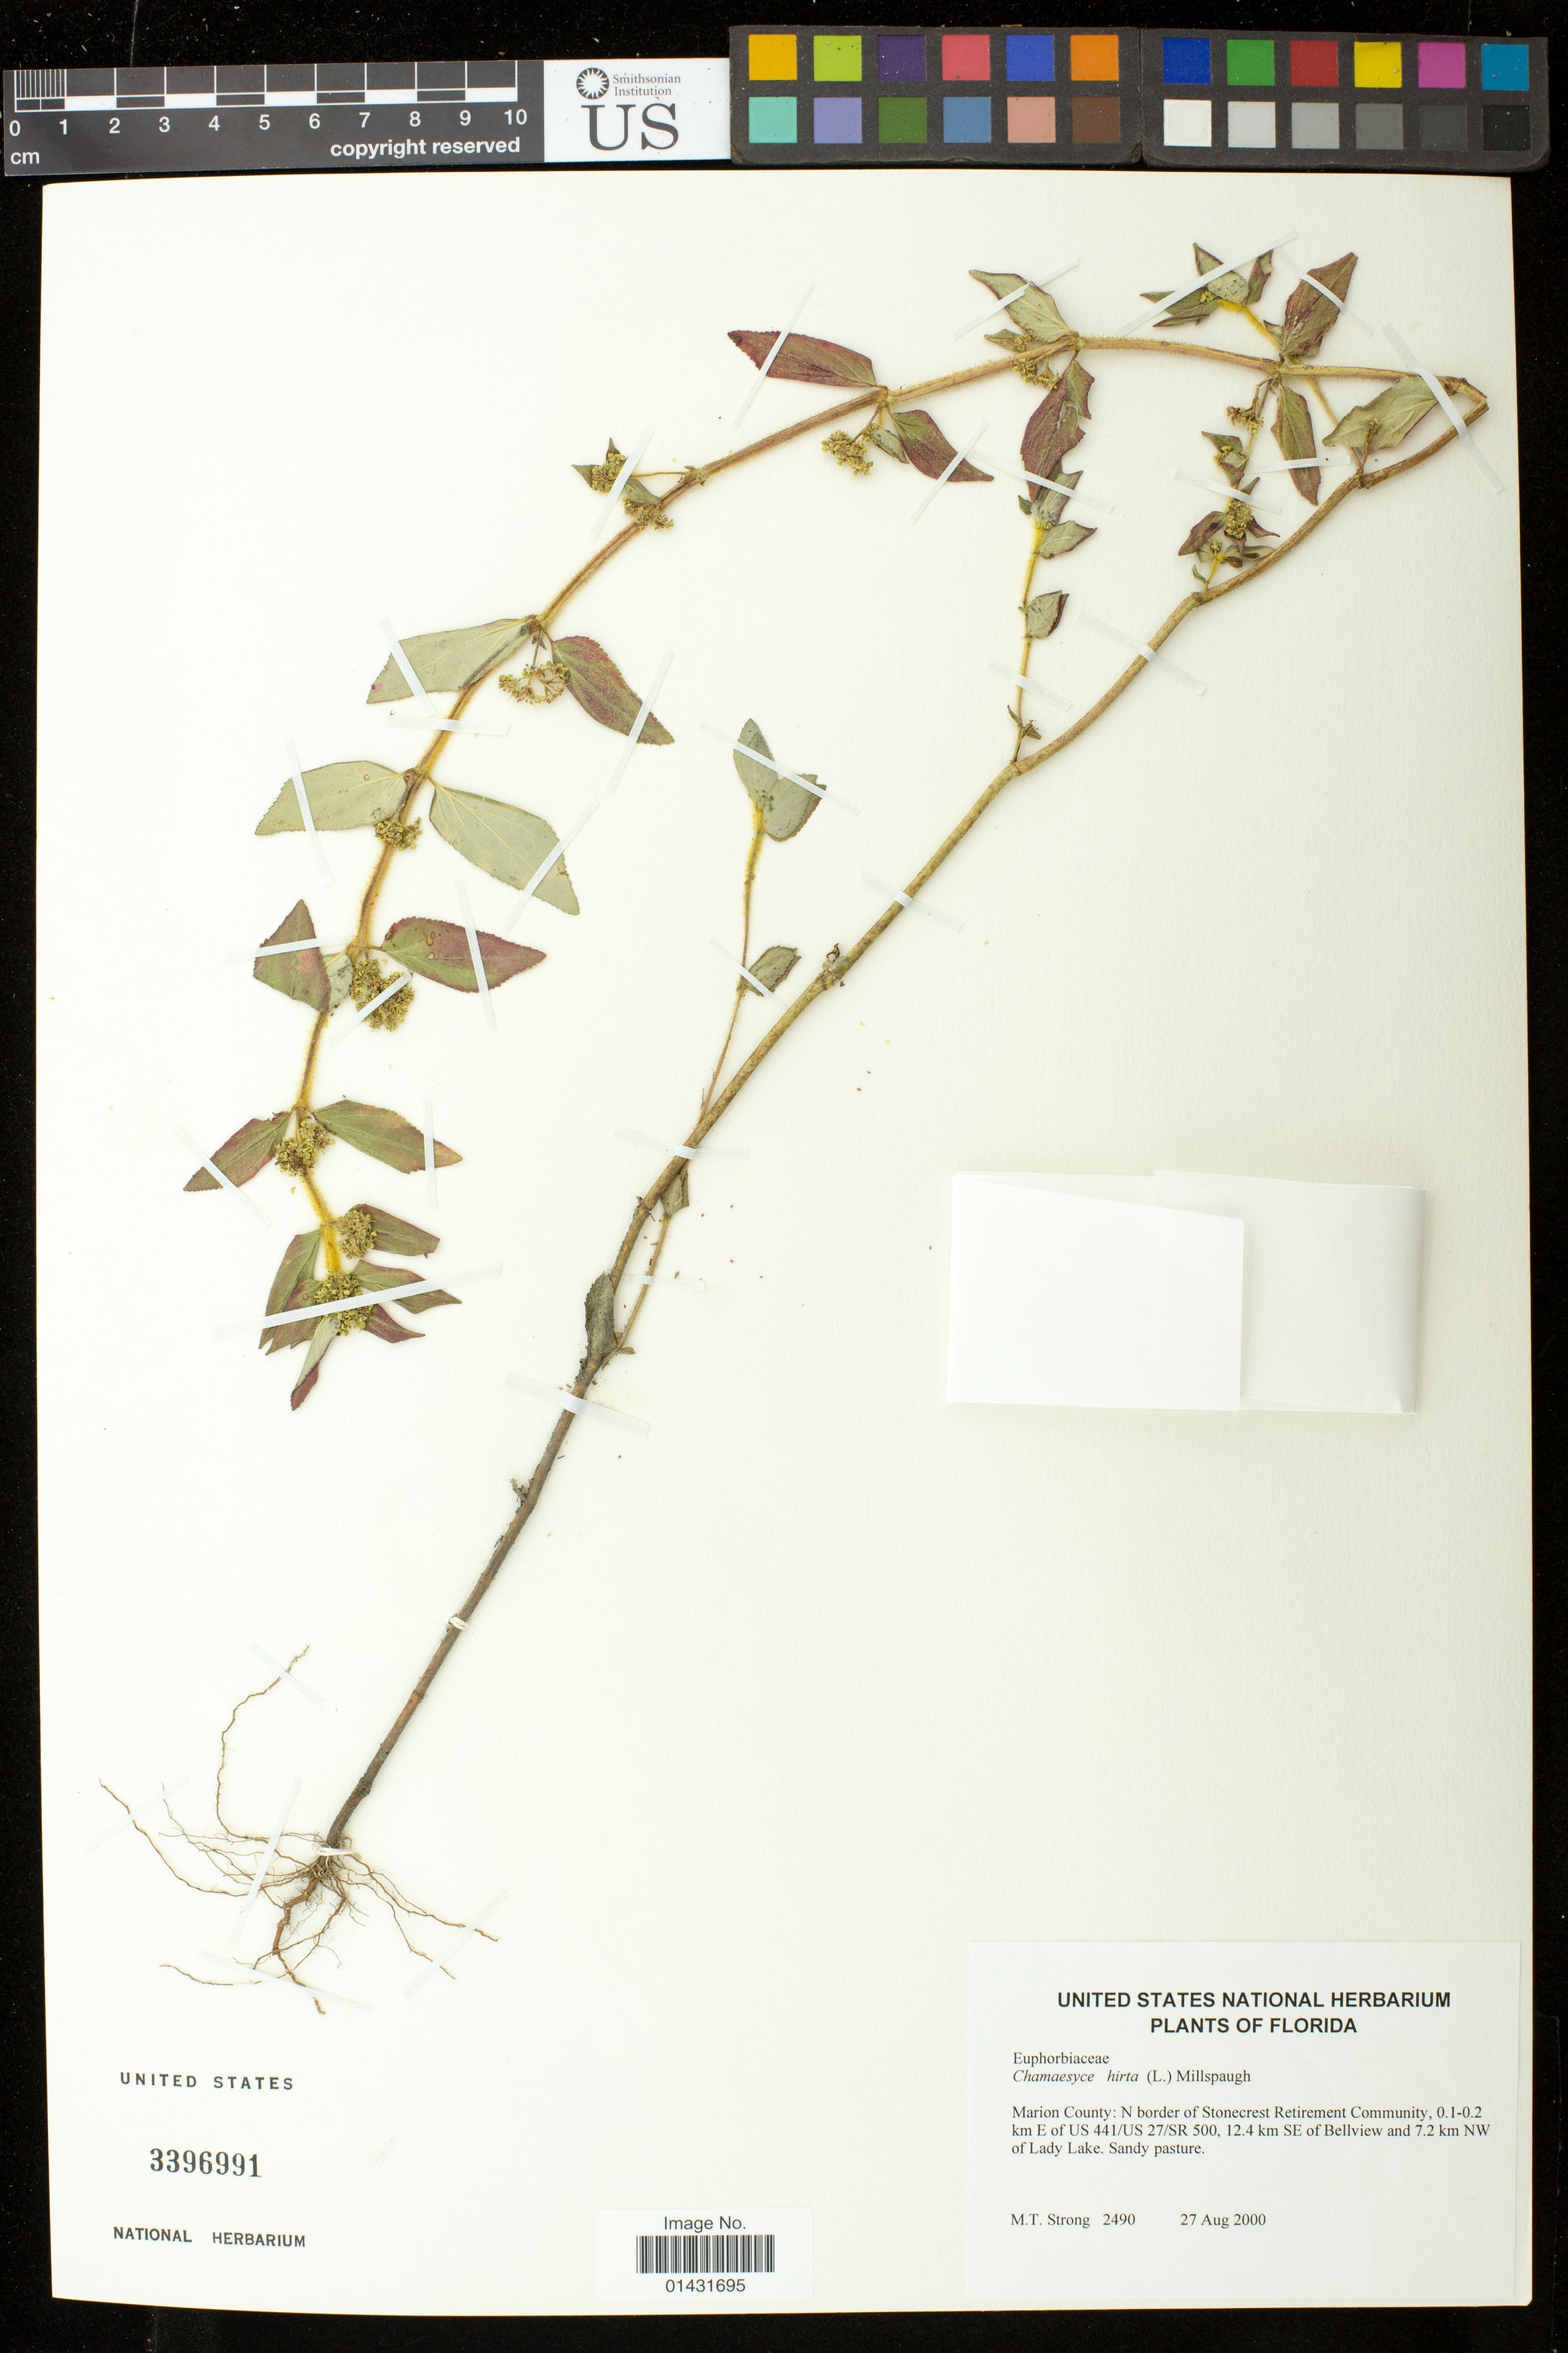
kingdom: Plantae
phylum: Tracheophyta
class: Magnoliopsida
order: Malpighiales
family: Euphorbiaceae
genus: Euphorbia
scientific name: Euphorbia hirta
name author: L.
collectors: M. T. Strong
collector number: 2490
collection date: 2000-08-27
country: United States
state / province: Florida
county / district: Marion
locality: N border of Stonecrest Retirement Community, 0.1-0.2 km E of US 441/US 27/SR 500, 12.4 km SE of Bellview and 7.2 km NW of Lady Lake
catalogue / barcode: US 3396991